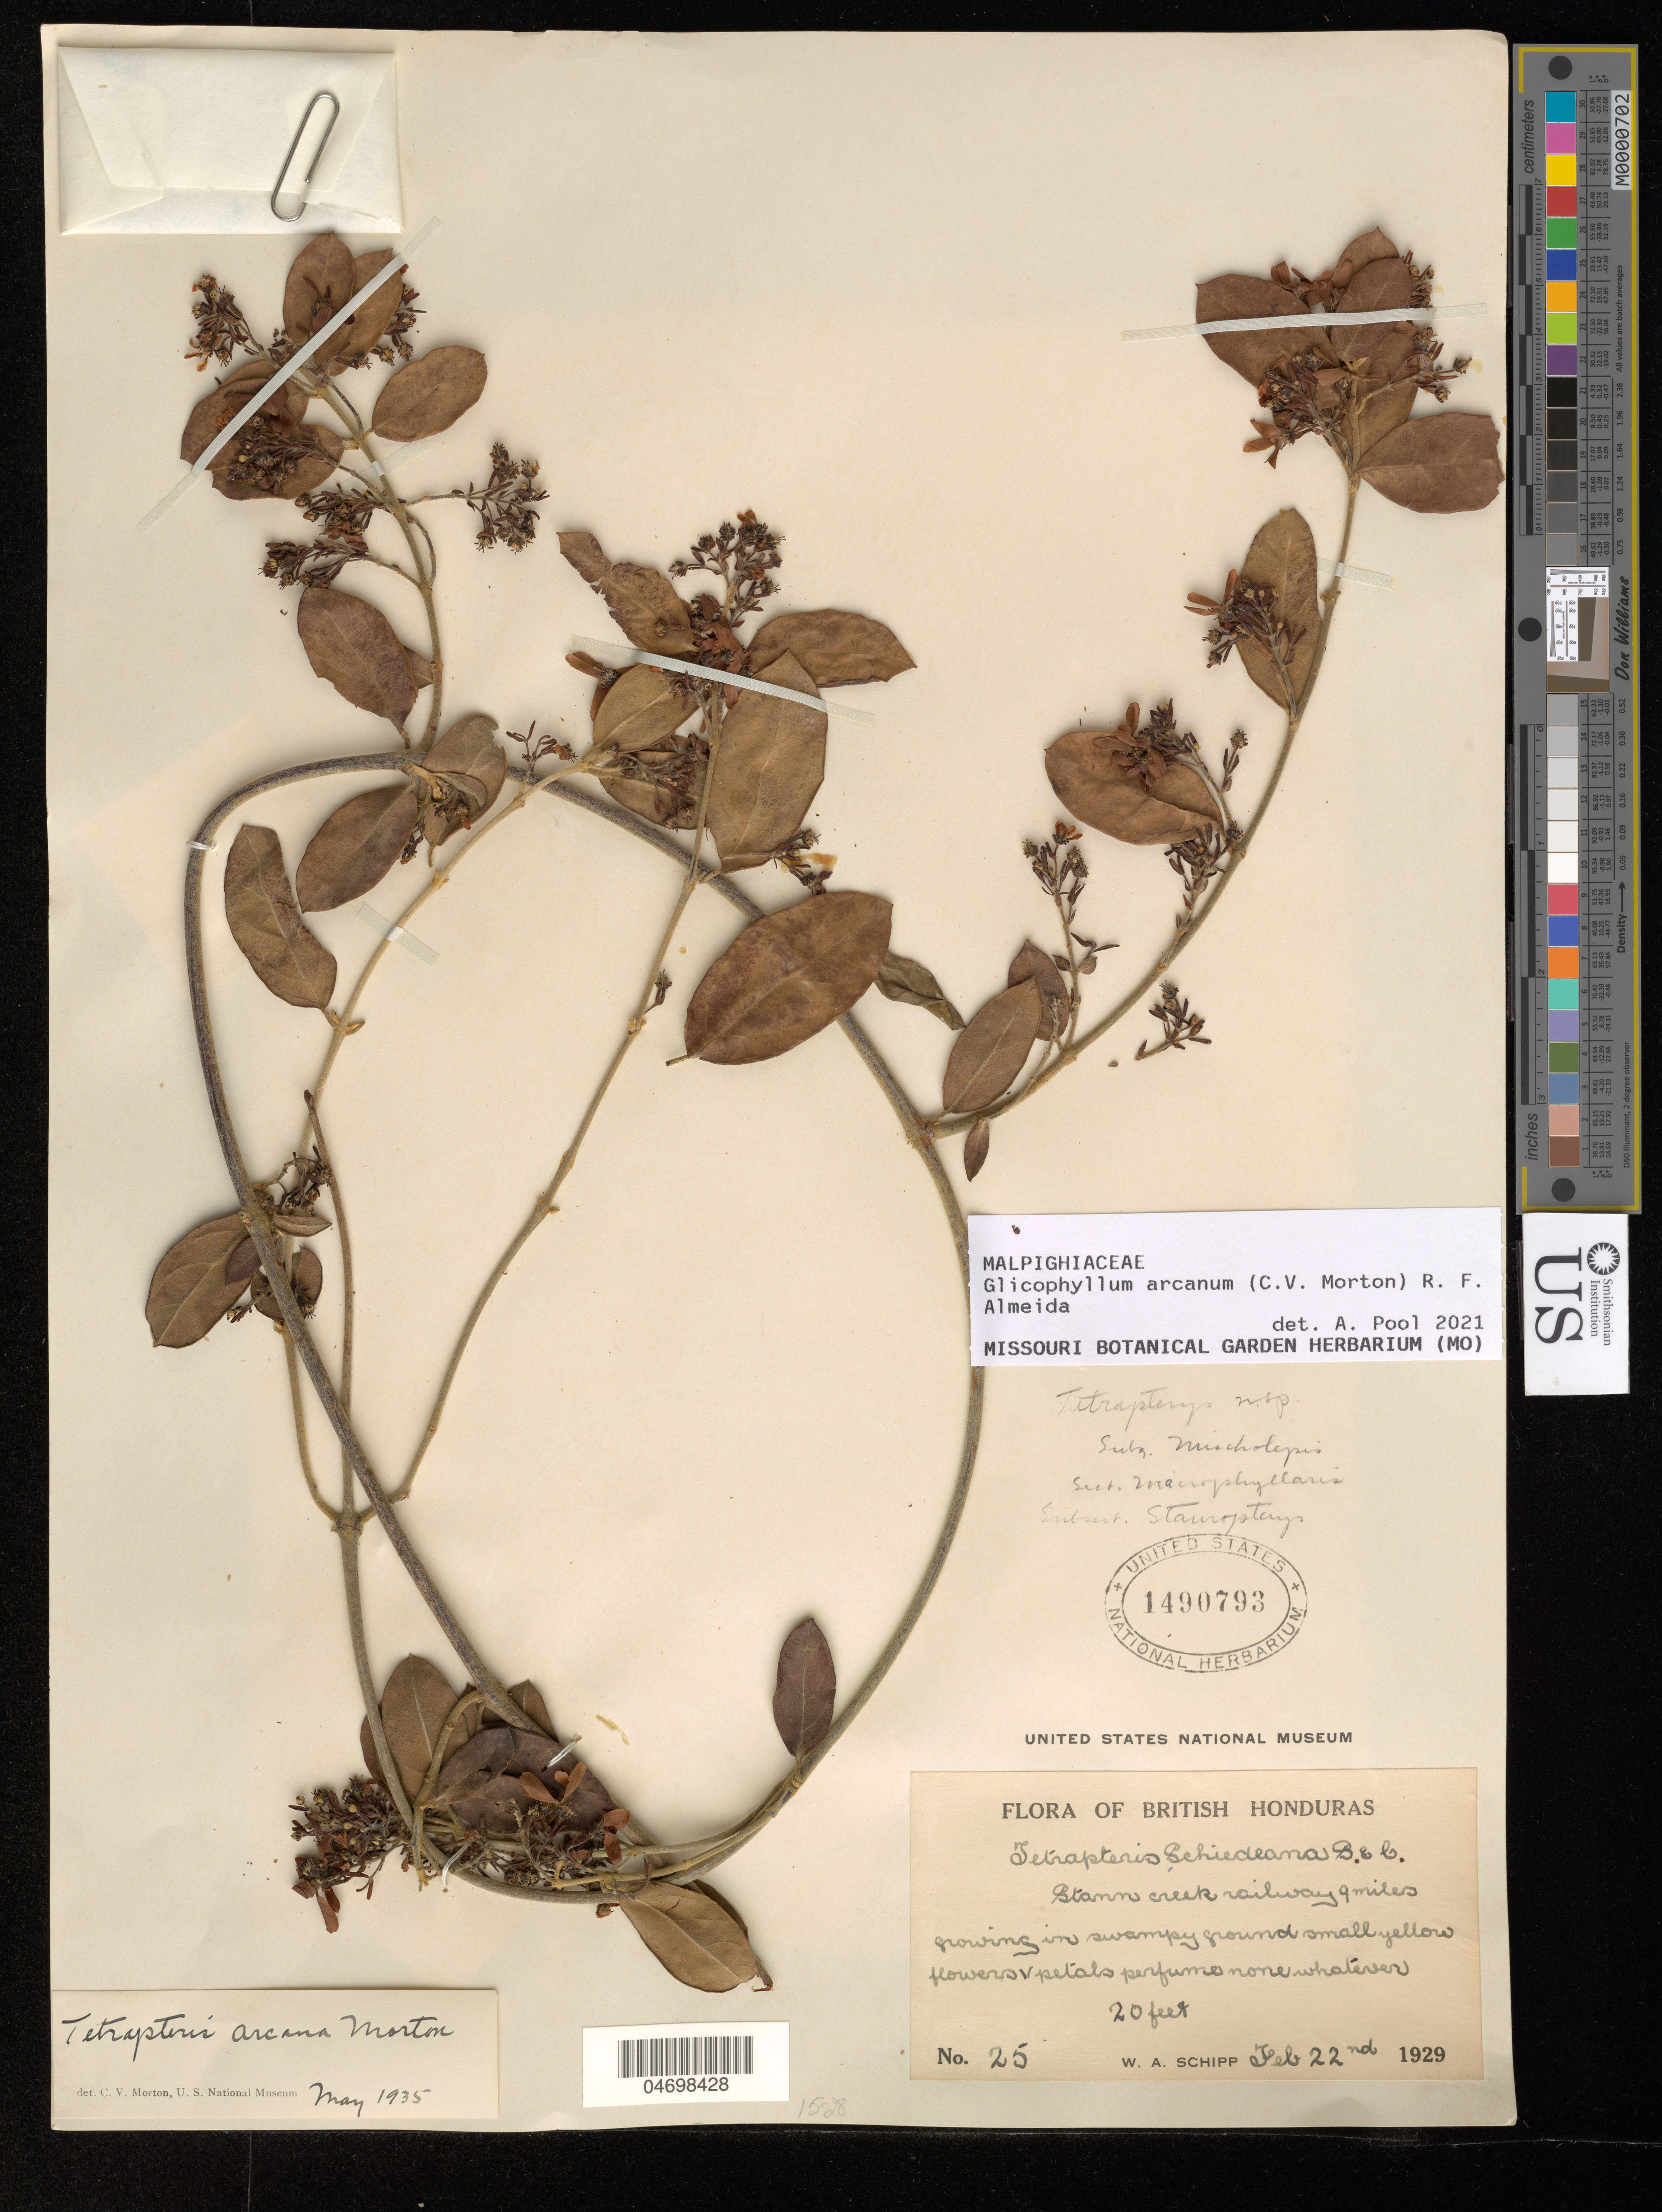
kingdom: Plantae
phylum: Tracheophyta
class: Magnoliopsida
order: Malpighiales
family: Malpighiaceae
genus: Glicophyllum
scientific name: Glicophyllum arcanum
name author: (C.V. Morton) R.F. Almeida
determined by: Pool, A., (MO), Missouri Botanical Garden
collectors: W. Schipp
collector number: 25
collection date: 1929-02-22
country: Belize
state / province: Stann Creek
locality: British Honduras. Stann Creek railway 9 miles.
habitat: In swampy ground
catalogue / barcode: US 1490793